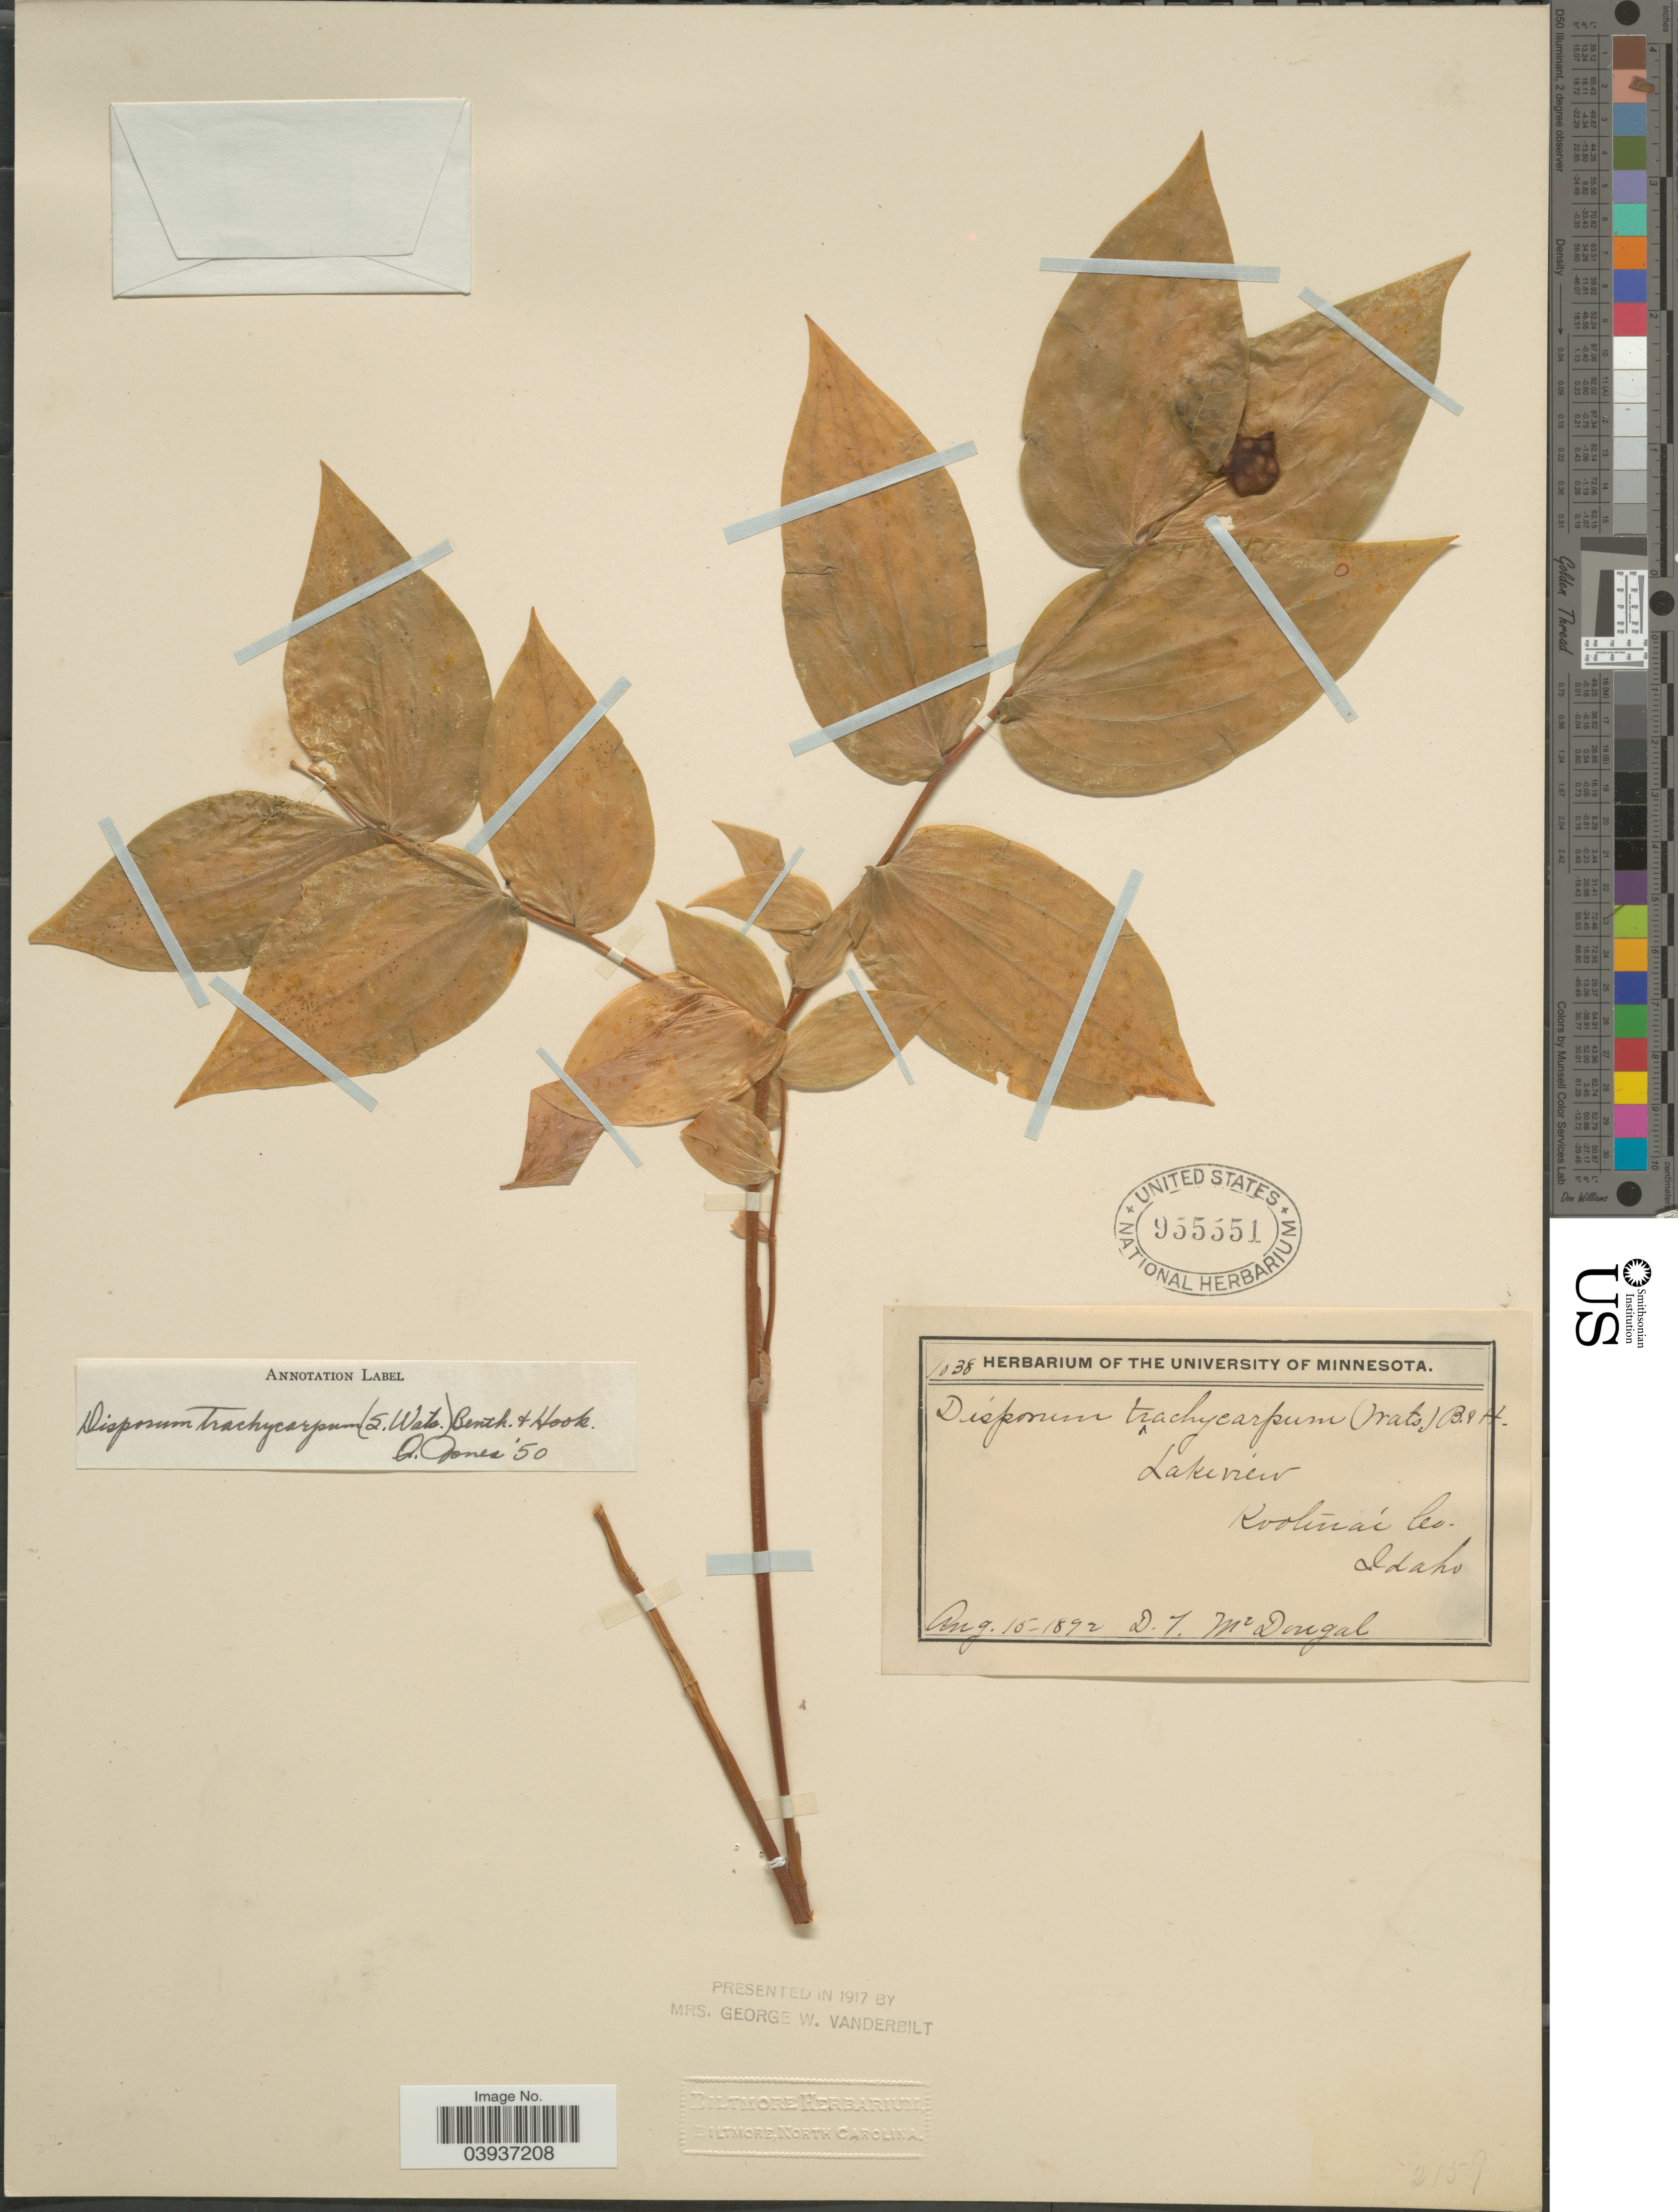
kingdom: Plantae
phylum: Tracheophyta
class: Liliopsida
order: Liliales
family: Colchicaceae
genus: Disporum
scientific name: Disporum trachycarpum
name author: (S. Watson) Benth. & Hook. f.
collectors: D. Mcdougal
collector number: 1038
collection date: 1892-08-15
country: United States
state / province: Idaho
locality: Lake view. Kootenai Co.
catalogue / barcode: US 955551